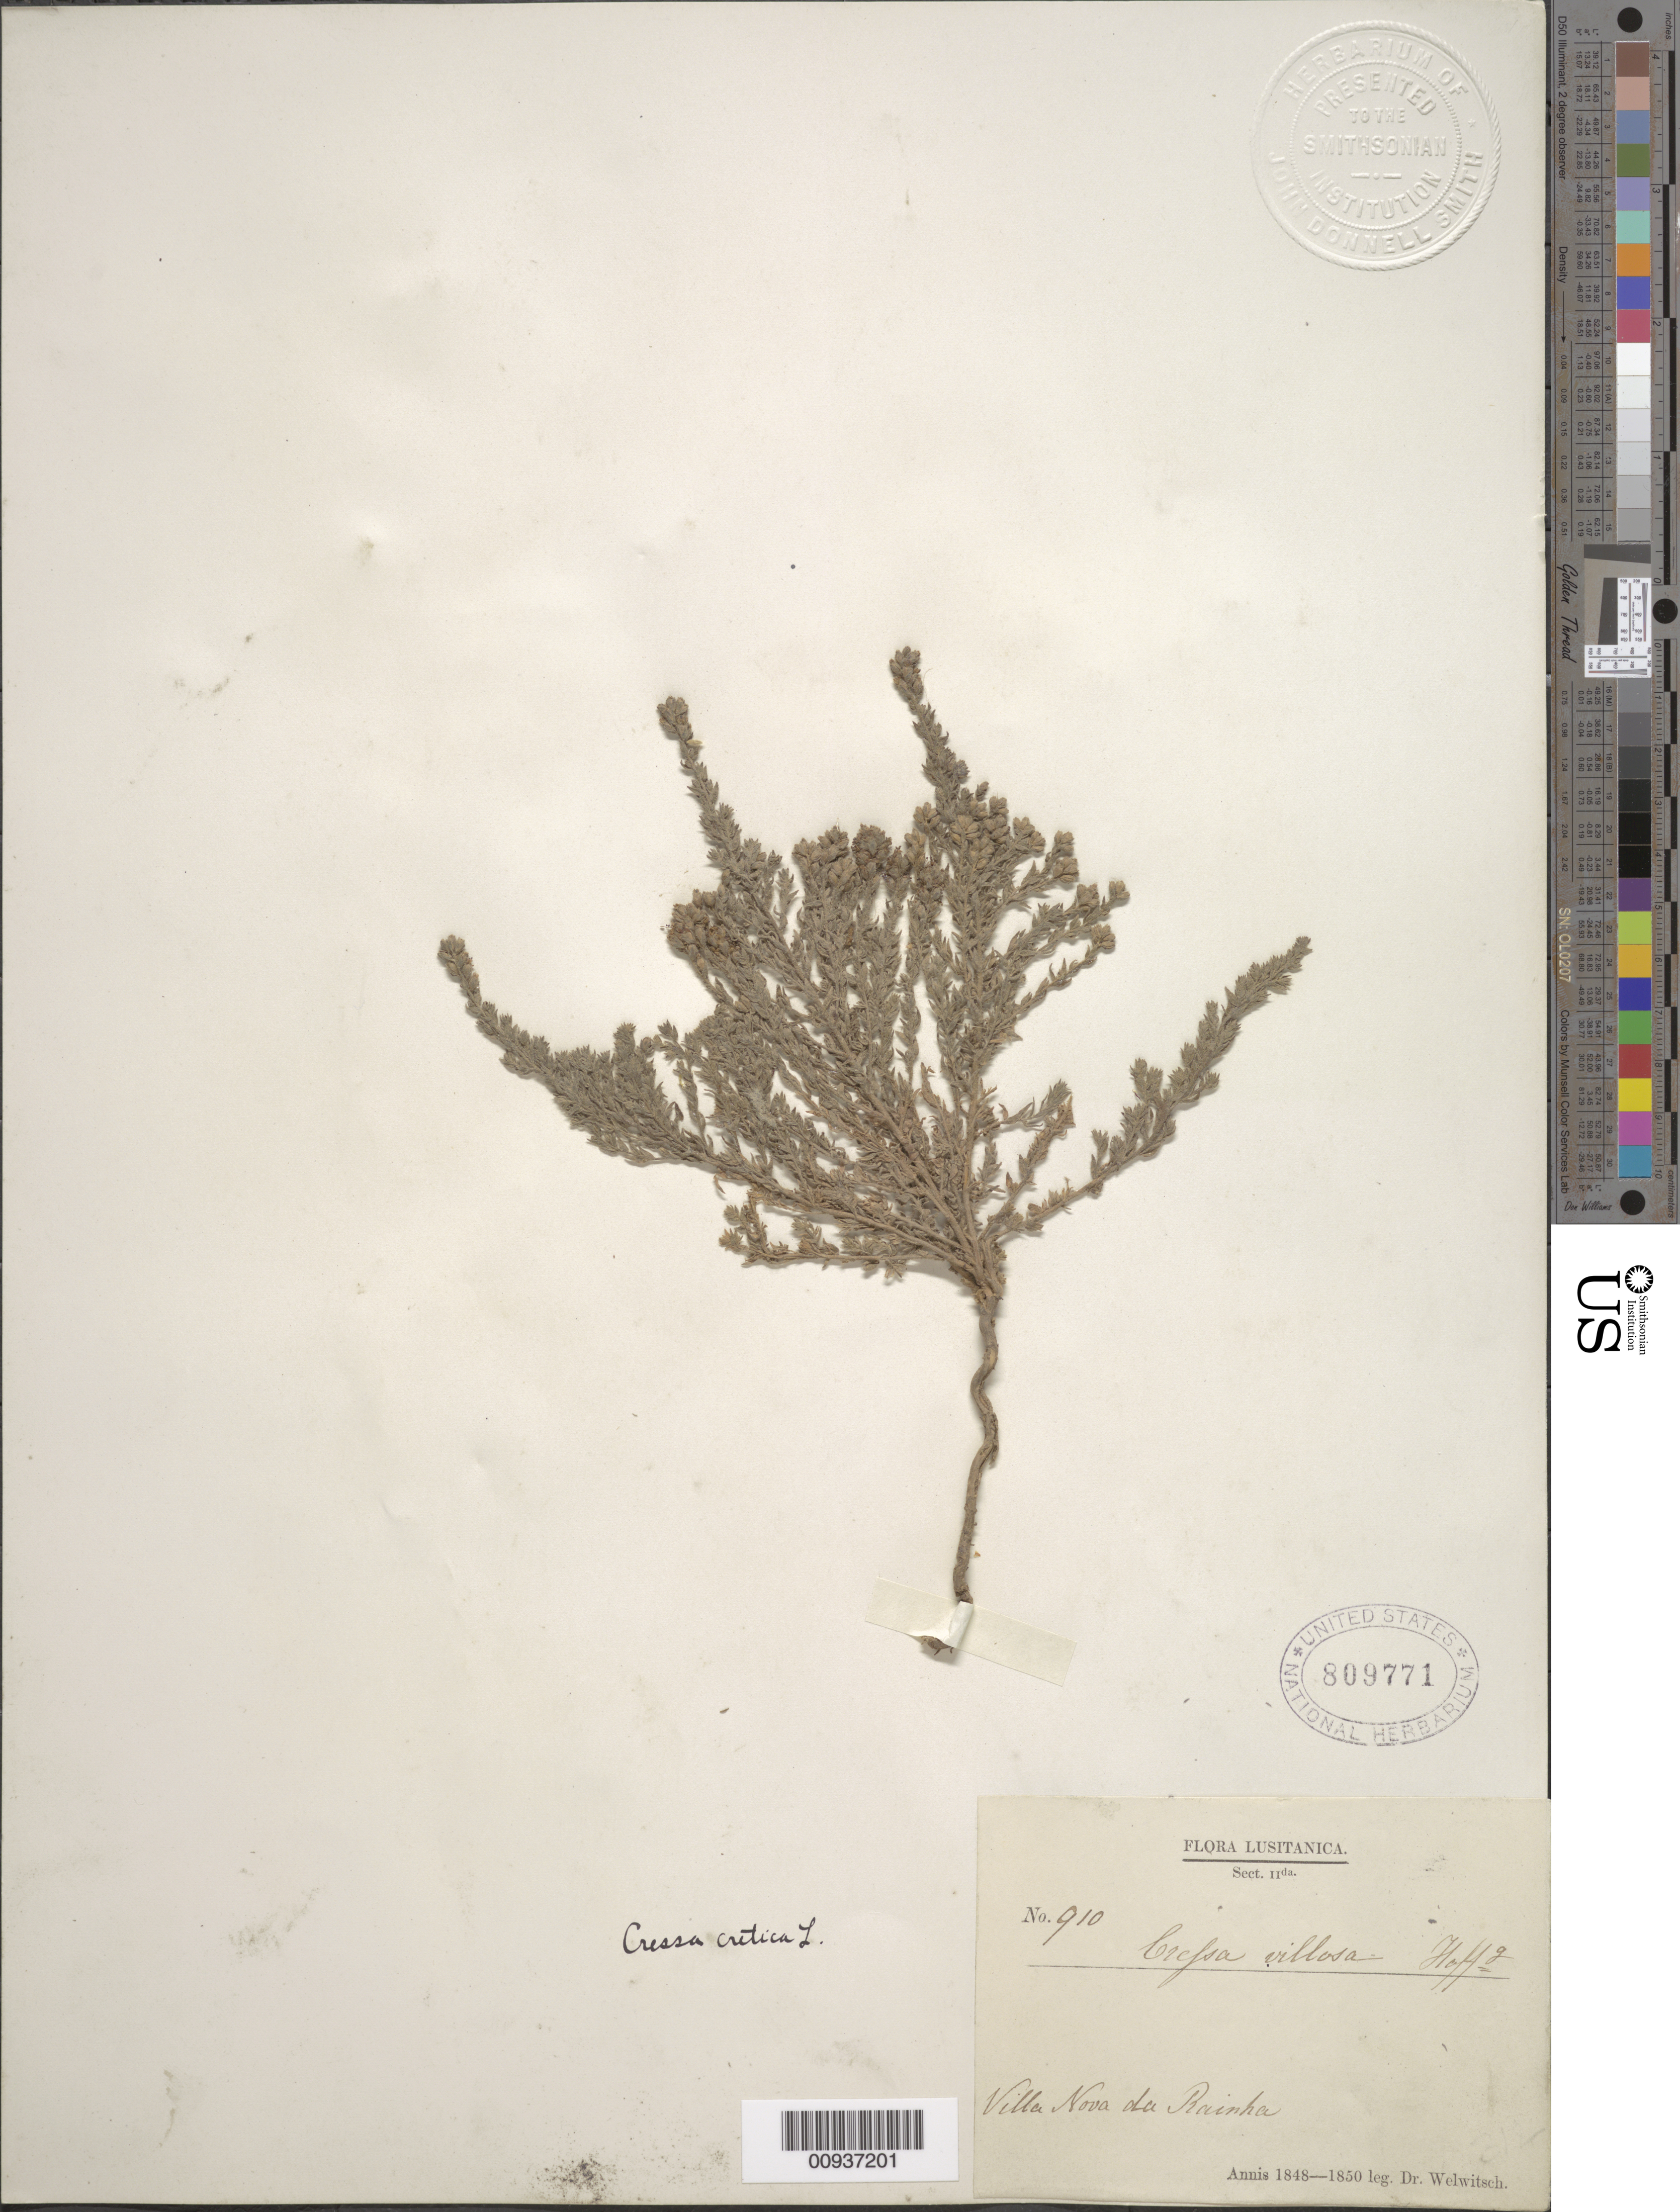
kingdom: Plantae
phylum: Tracheophyta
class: Magnoliopsida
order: Solanales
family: Convolvulaceae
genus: Cressa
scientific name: Cressa cretica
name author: L.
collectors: F. M. Welwitsch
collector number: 910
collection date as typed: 1848 to -- --- 1850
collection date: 1848/1850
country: Portugal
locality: Villa nova da Rainha.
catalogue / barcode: US 809771